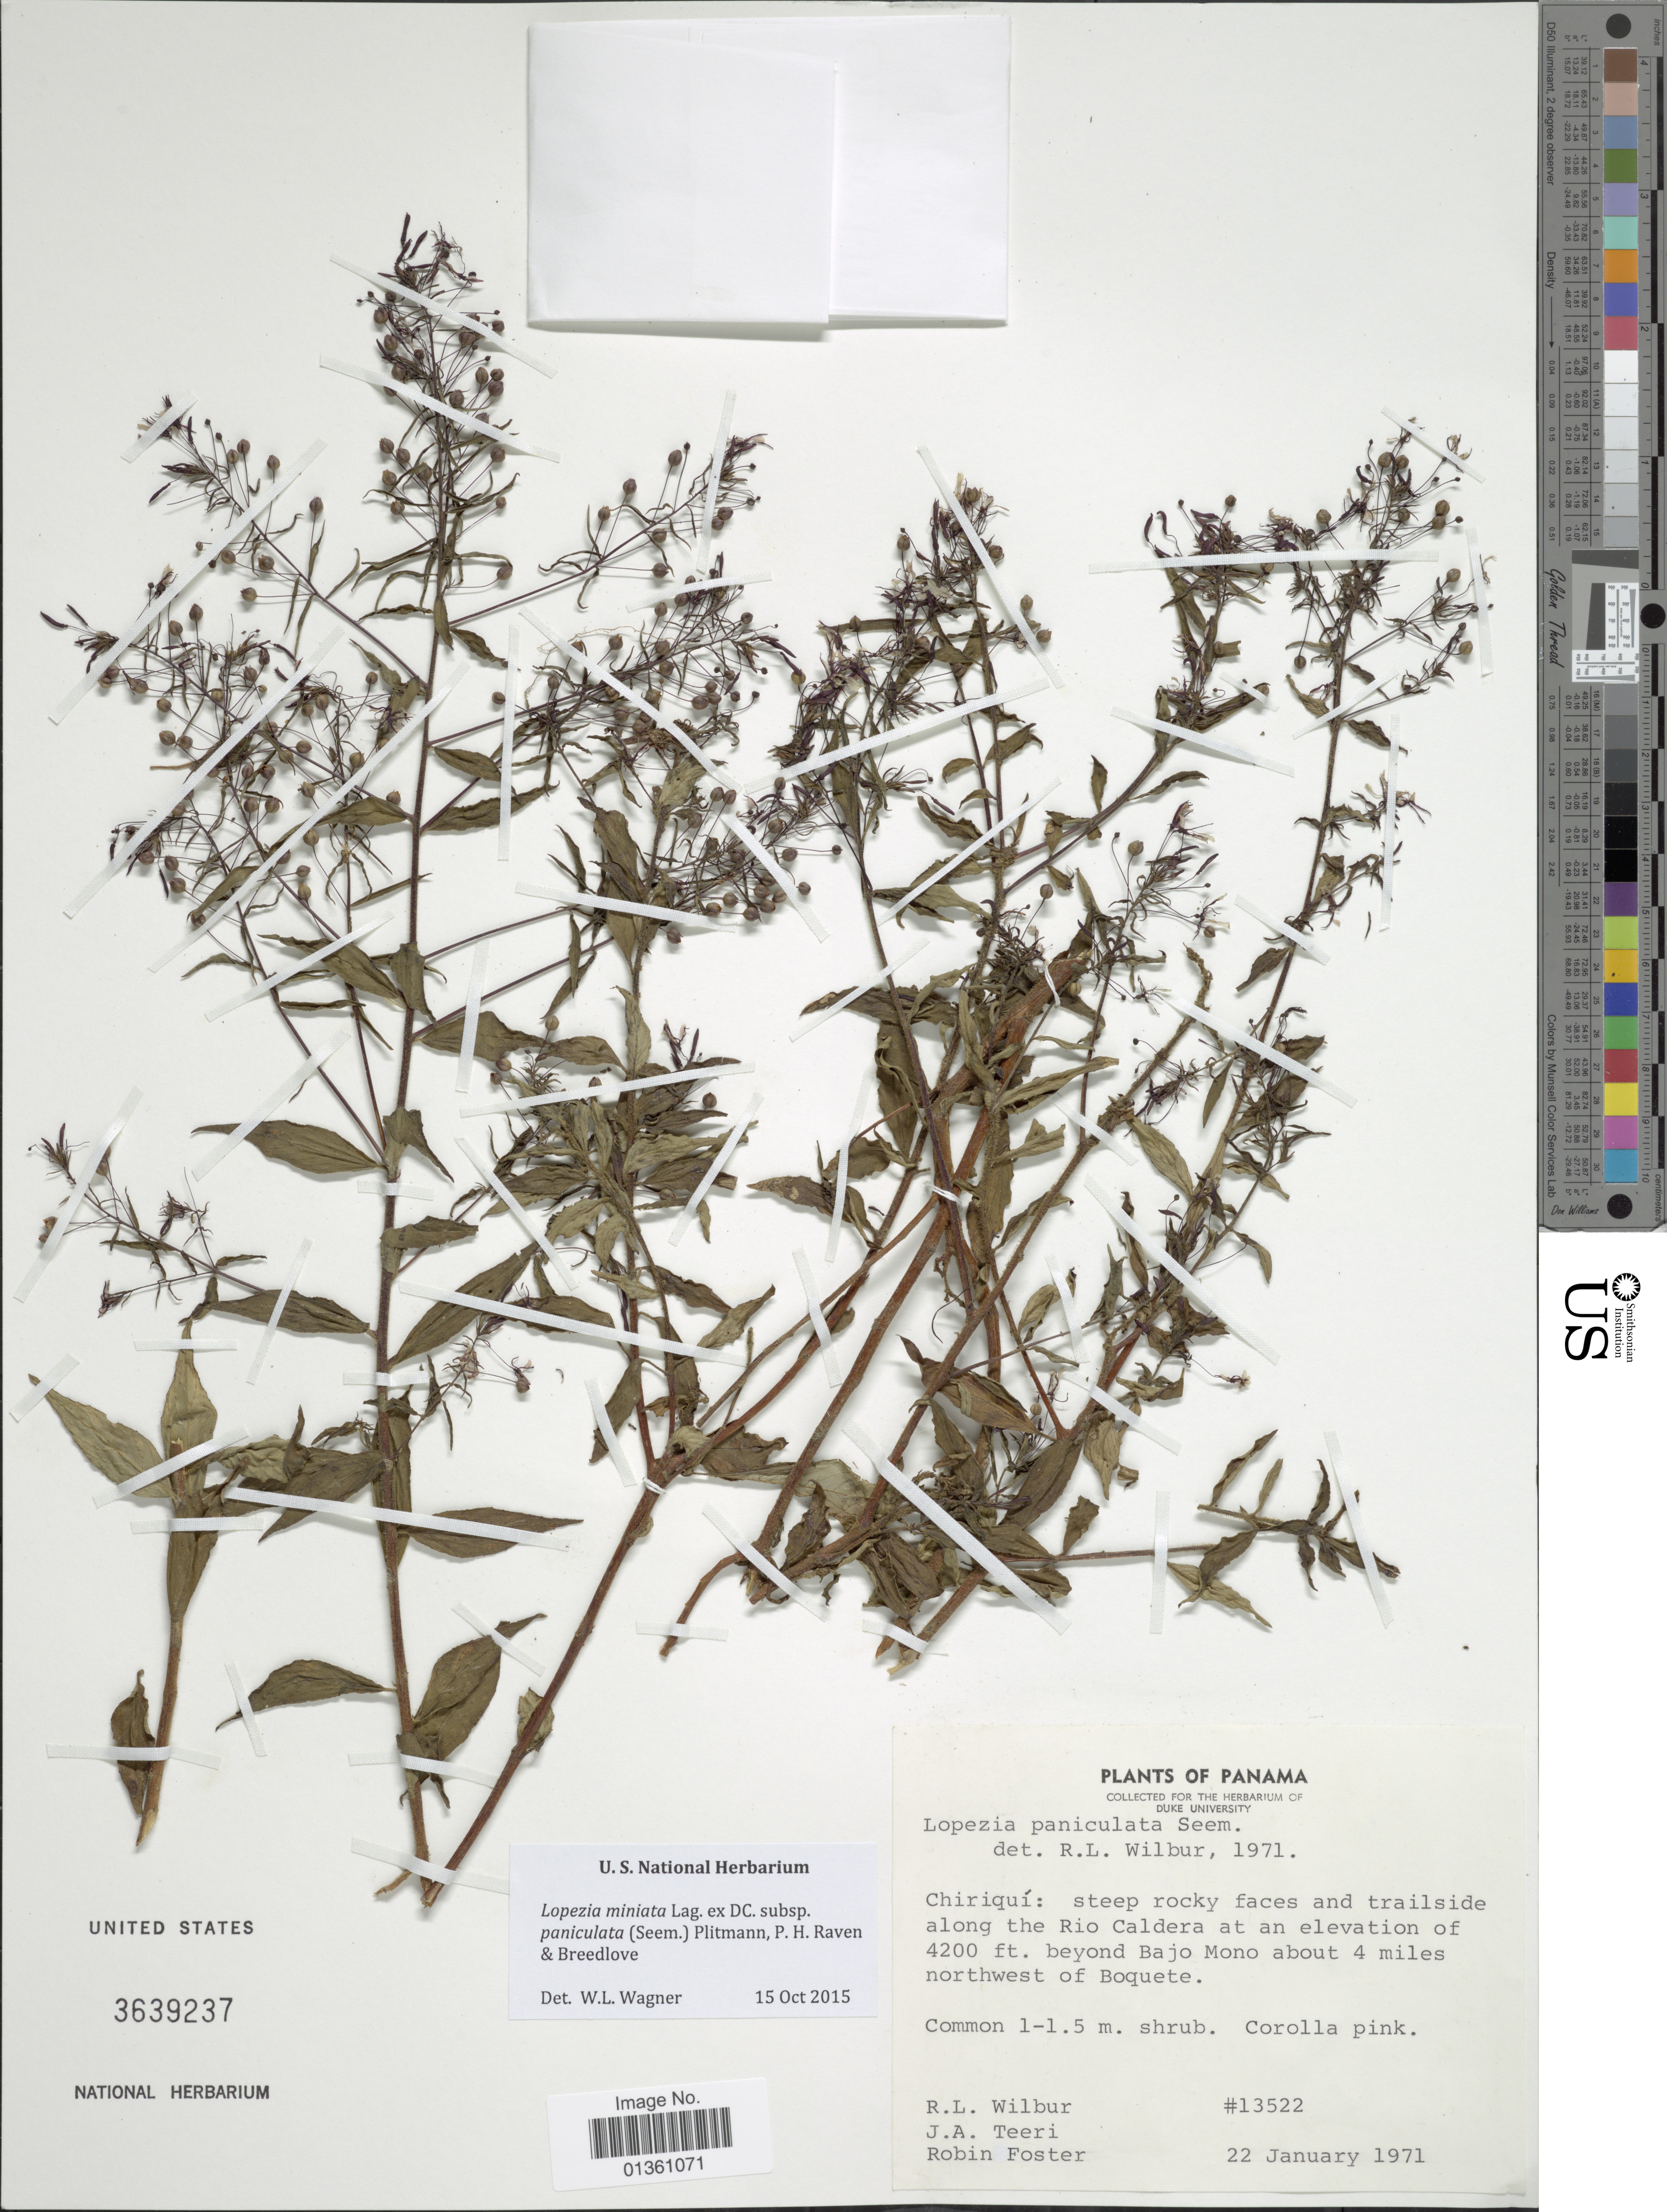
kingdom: Plantae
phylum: Tracheophyta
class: Magnoliopsida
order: Myrtales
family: Onagraceae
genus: Lopezia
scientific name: Lopezia miniata subsp. paniculata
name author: (Seem.) Plitmann et al.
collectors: R. L. Wilbur, J. Teeri & R. B. Foster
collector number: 13522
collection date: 1971-01-22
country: Panama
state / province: Chiriqui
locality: Steep rocky faces and trailside along the Rio Caldera. Beyond Bajo Mono about 4 miles northwest of Boquete.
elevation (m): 1280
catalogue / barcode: US 3639237